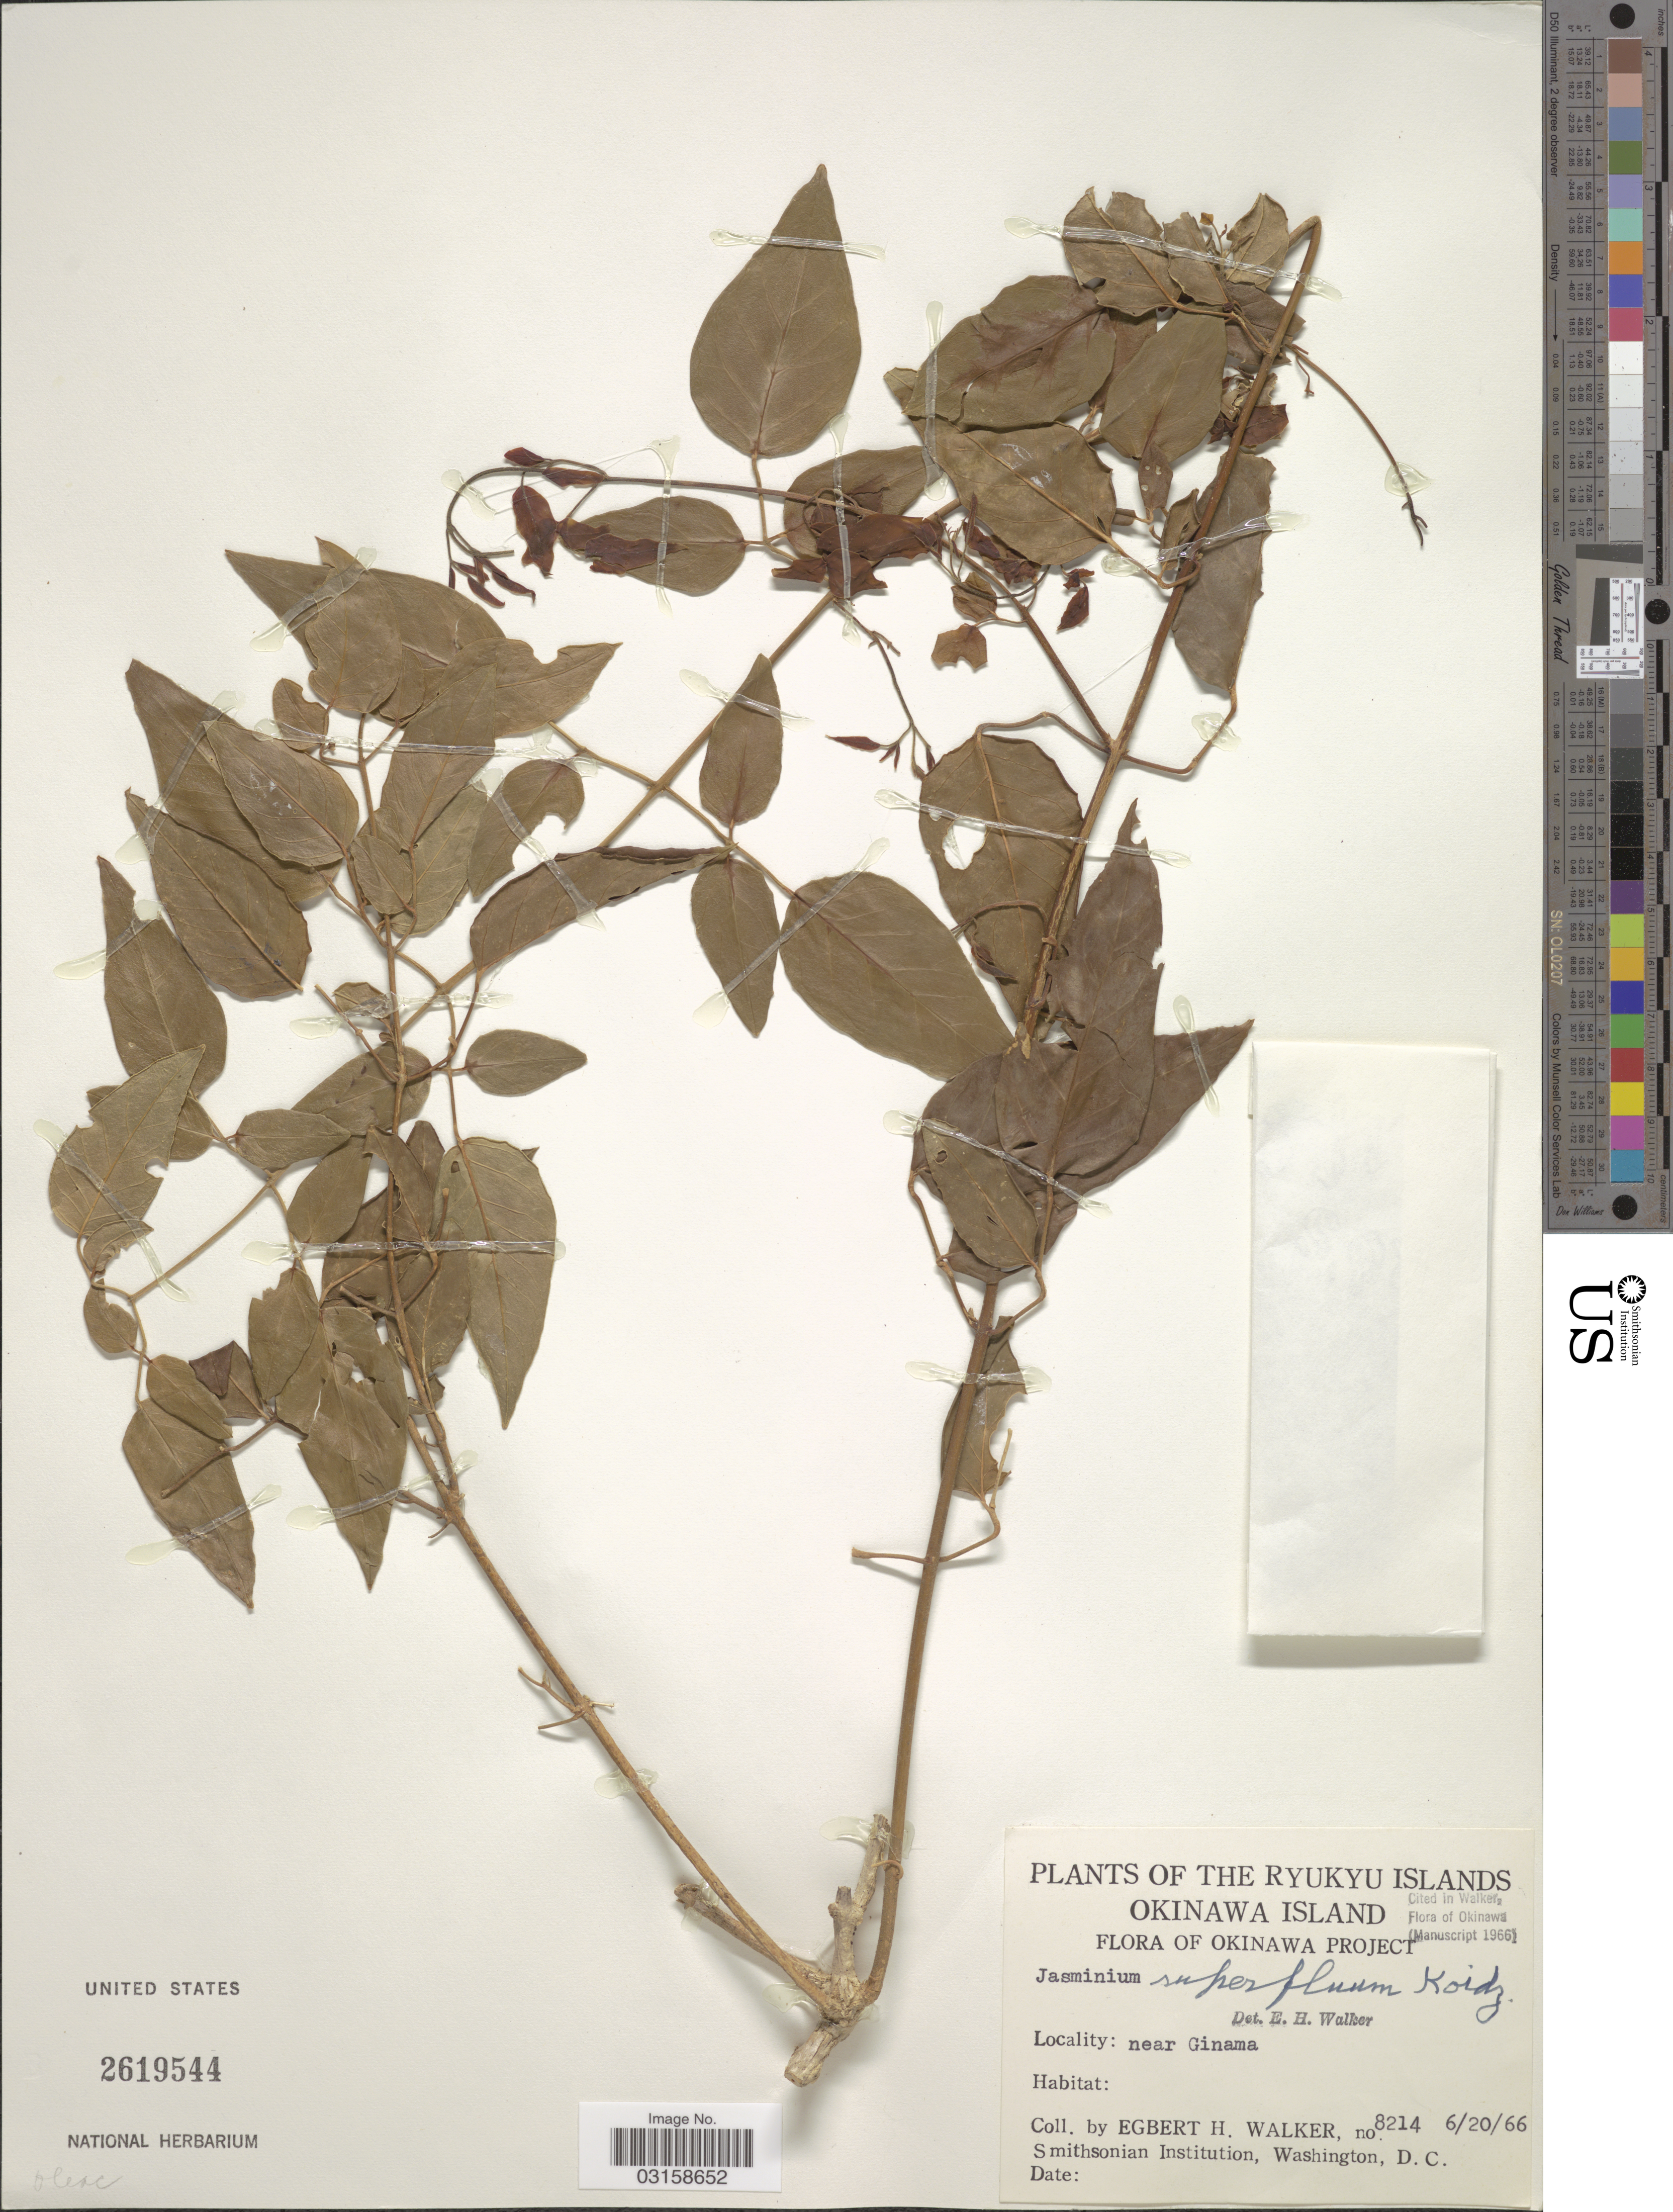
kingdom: Plantae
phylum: Tracheophyta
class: Magnoliopsida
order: Lamiales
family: Oleaceae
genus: Jasminum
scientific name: Jasminum superfluum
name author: Koidz.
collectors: E. H. Walker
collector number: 8214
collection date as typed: Transcribed d/m/y: 20/6/66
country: Japan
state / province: Okinawa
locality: Ryukyu Islands. Near Ginama.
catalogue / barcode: US 2619544